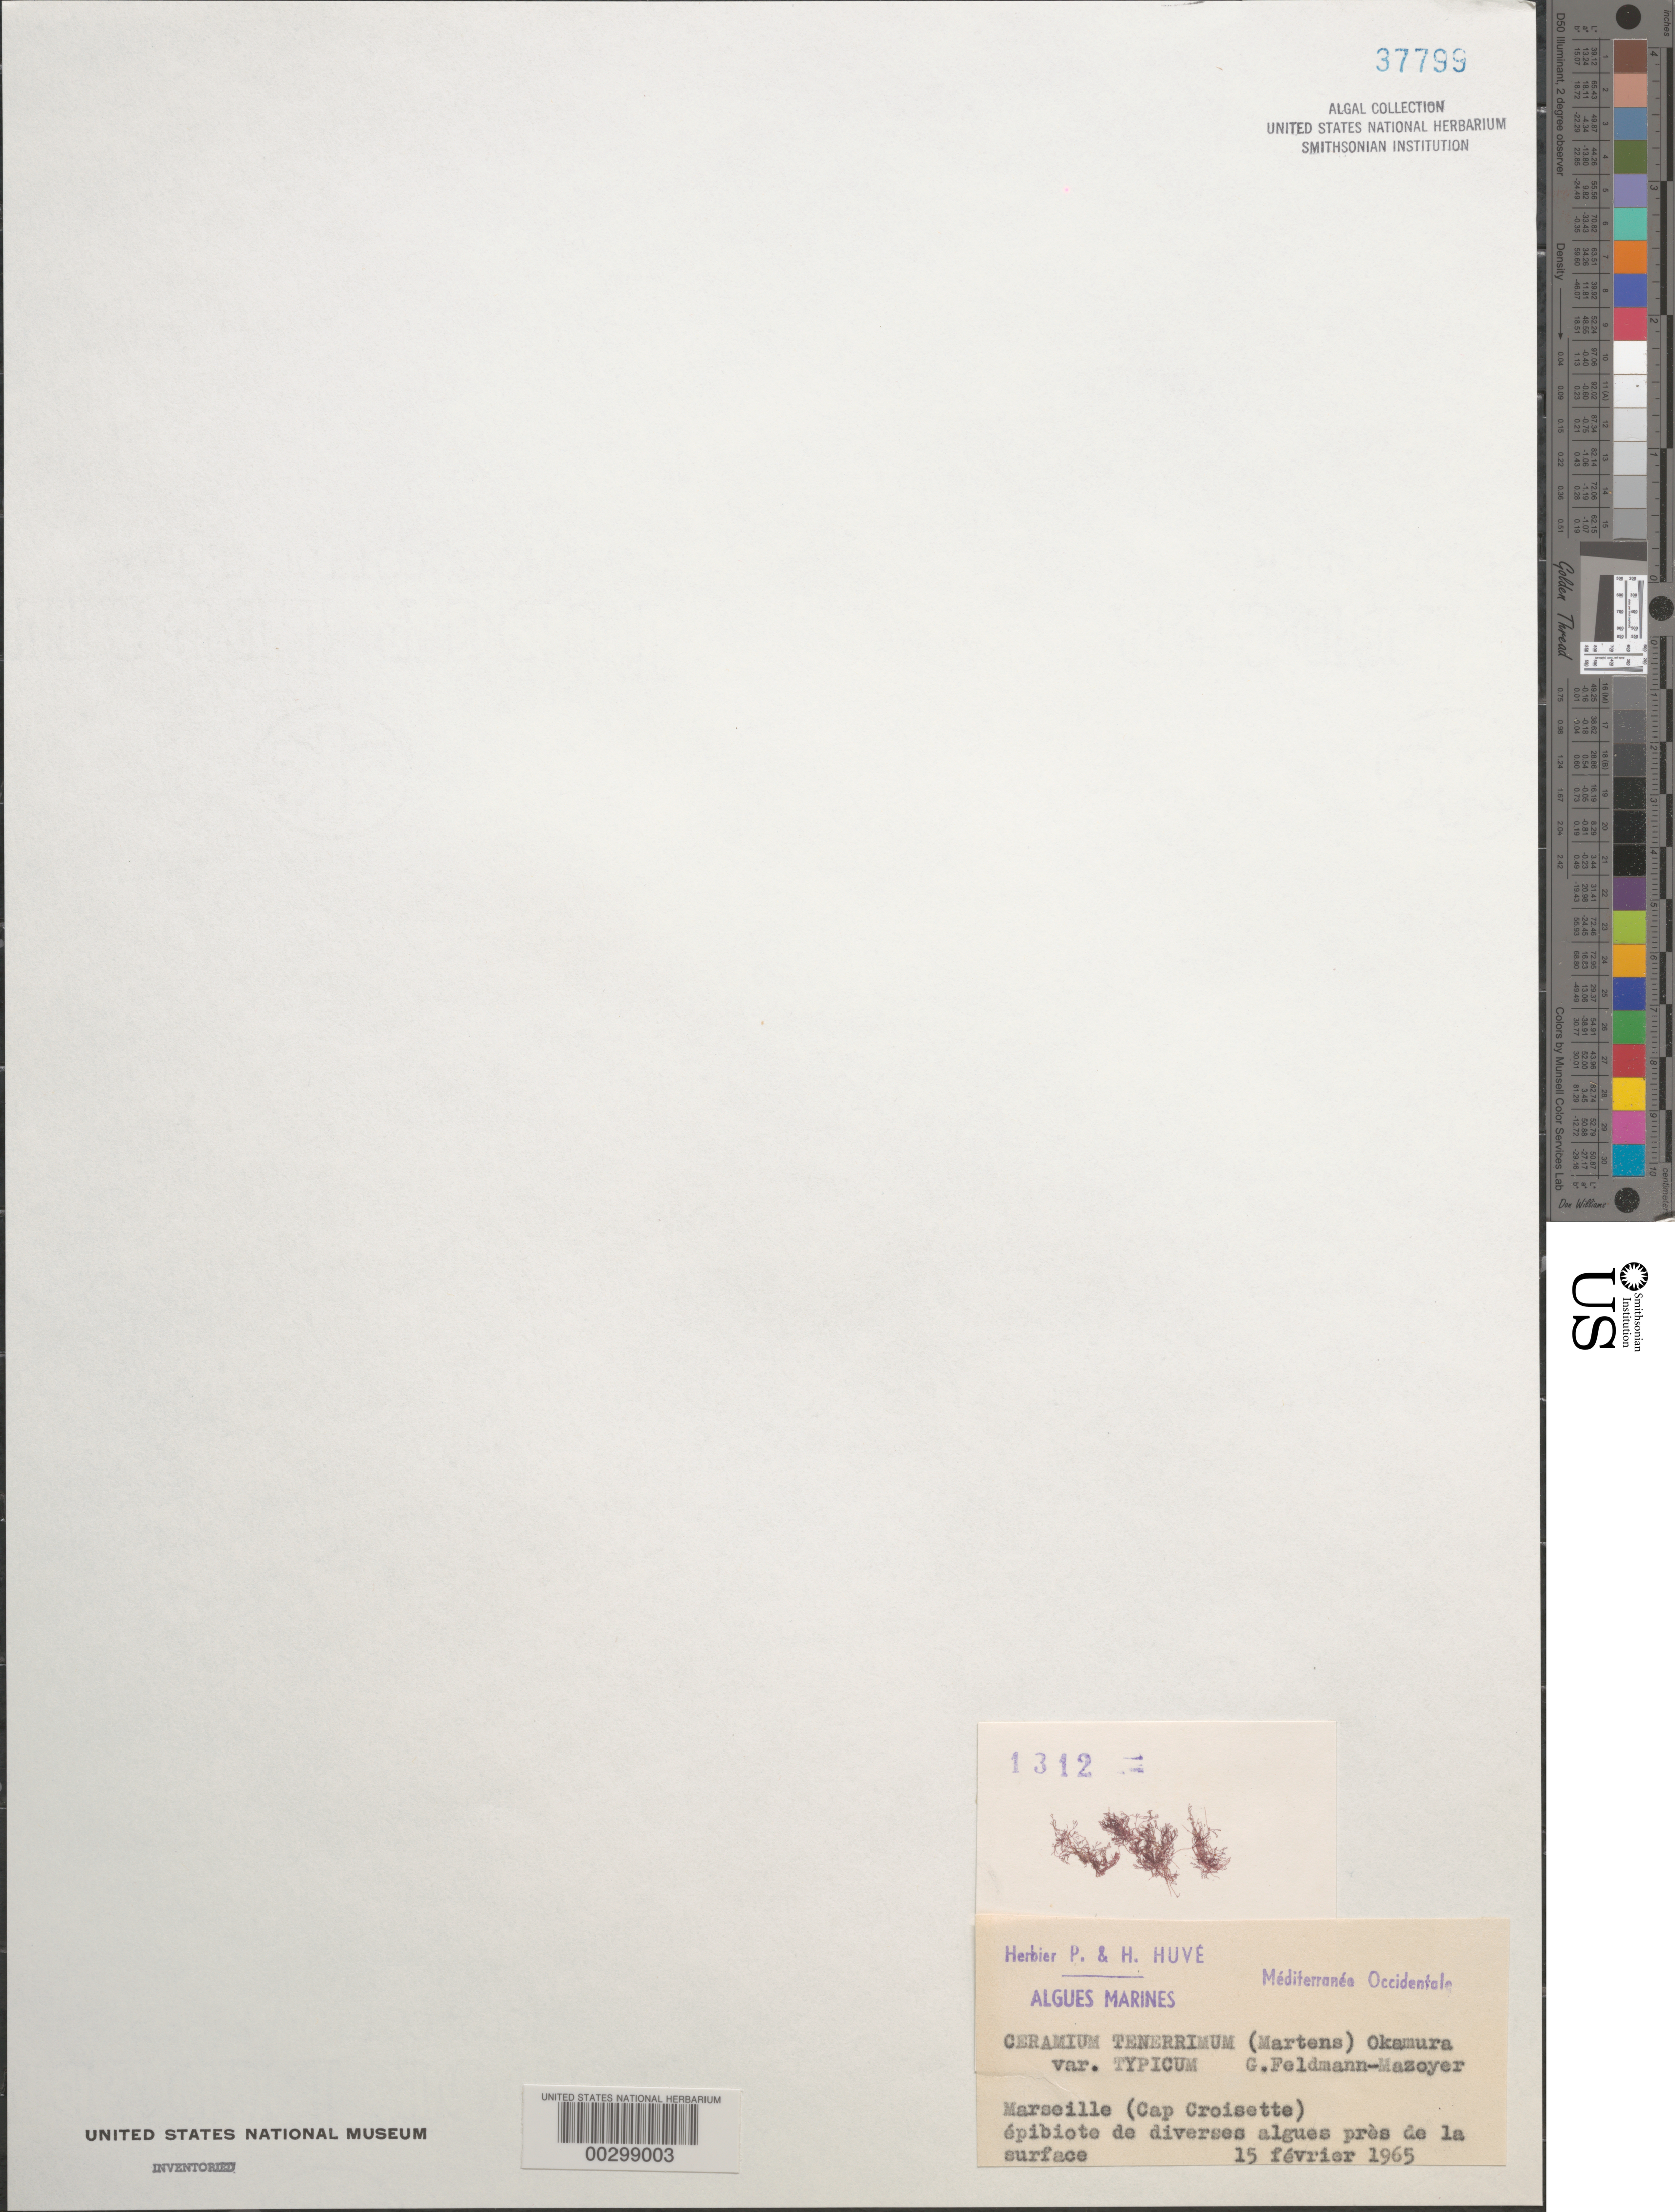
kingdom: Plantae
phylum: Rhodophyta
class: Florideophyceae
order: Ceramiales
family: Ceramiaceae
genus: Ceramium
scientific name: Ceramium tenerrimum var. typicum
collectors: P. Huve & H. Huve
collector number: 1312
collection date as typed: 15 Feb 1965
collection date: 1965-02-15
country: France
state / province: Provence-Alpes-Côte d'Azur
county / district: Bouches-du-Rhône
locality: Cap Croisette, Marseille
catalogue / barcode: US 37799